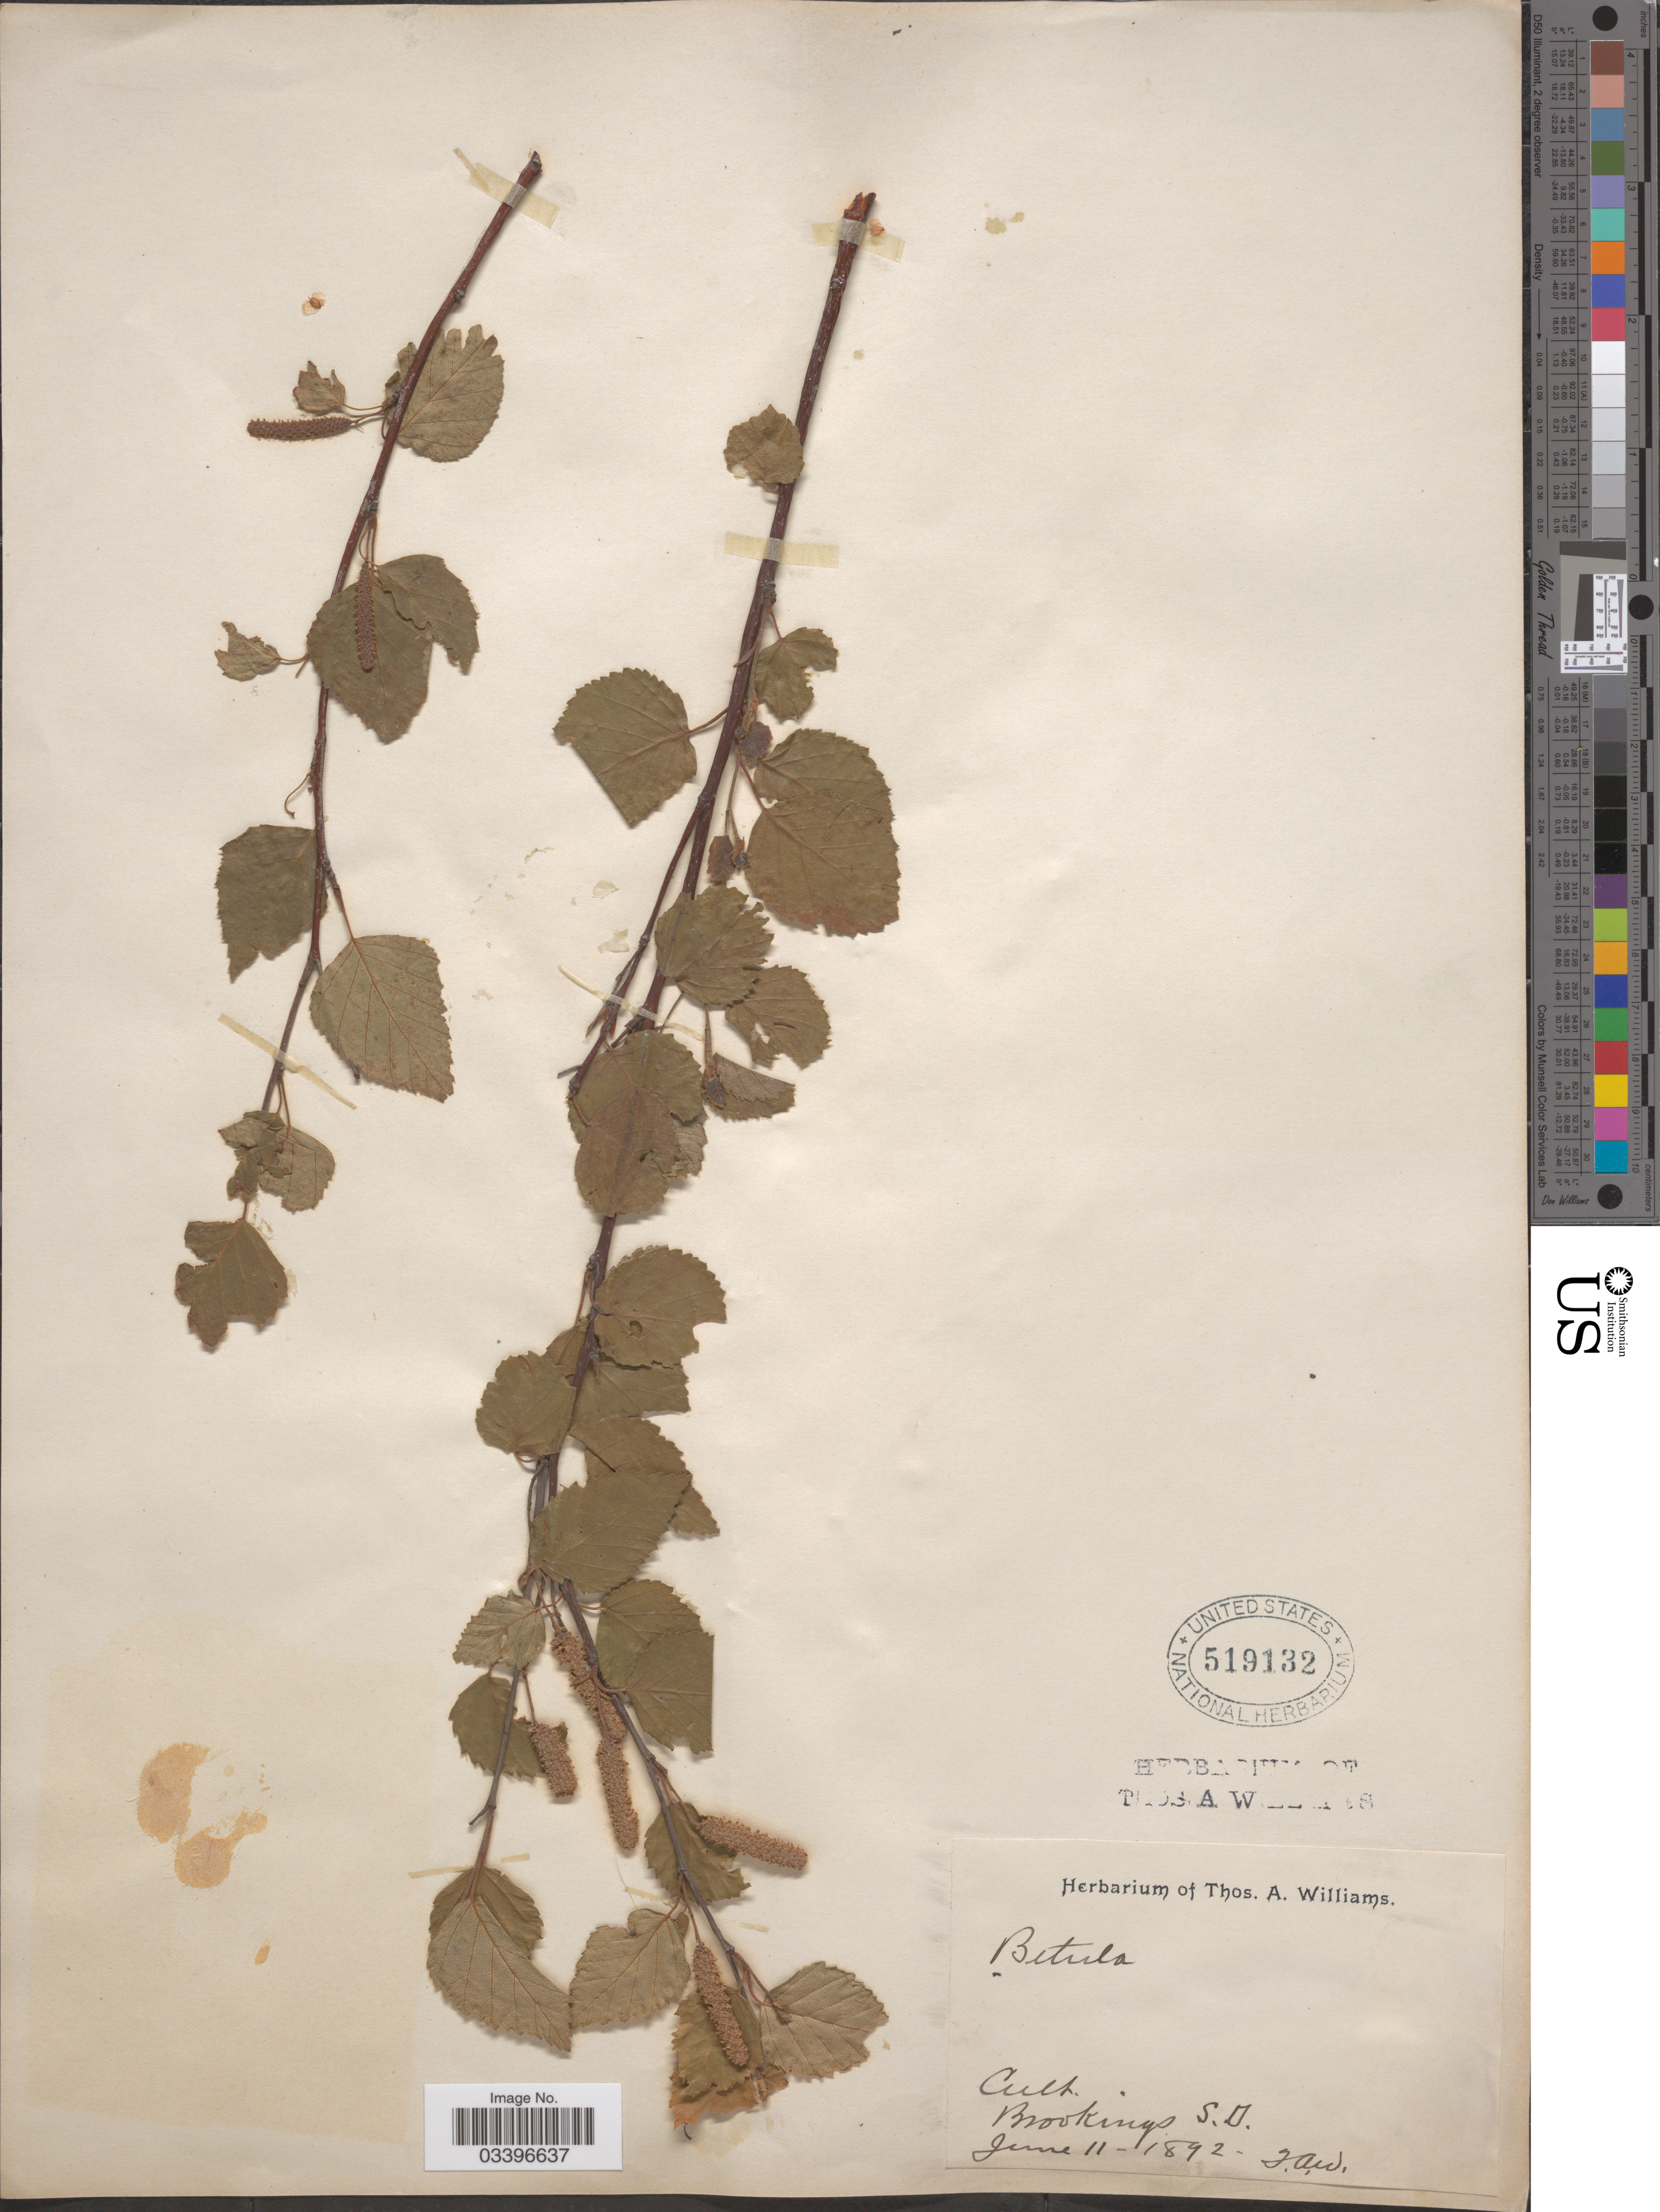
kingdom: Plantae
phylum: Tracheophyta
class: Magnoliopsida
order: Fagales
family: Betulaceae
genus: Betula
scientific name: Betula pendula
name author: Roth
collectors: T. A. Williams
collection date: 1892-06-11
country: United States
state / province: South Dakota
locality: Brookings.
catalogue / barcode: US 519132